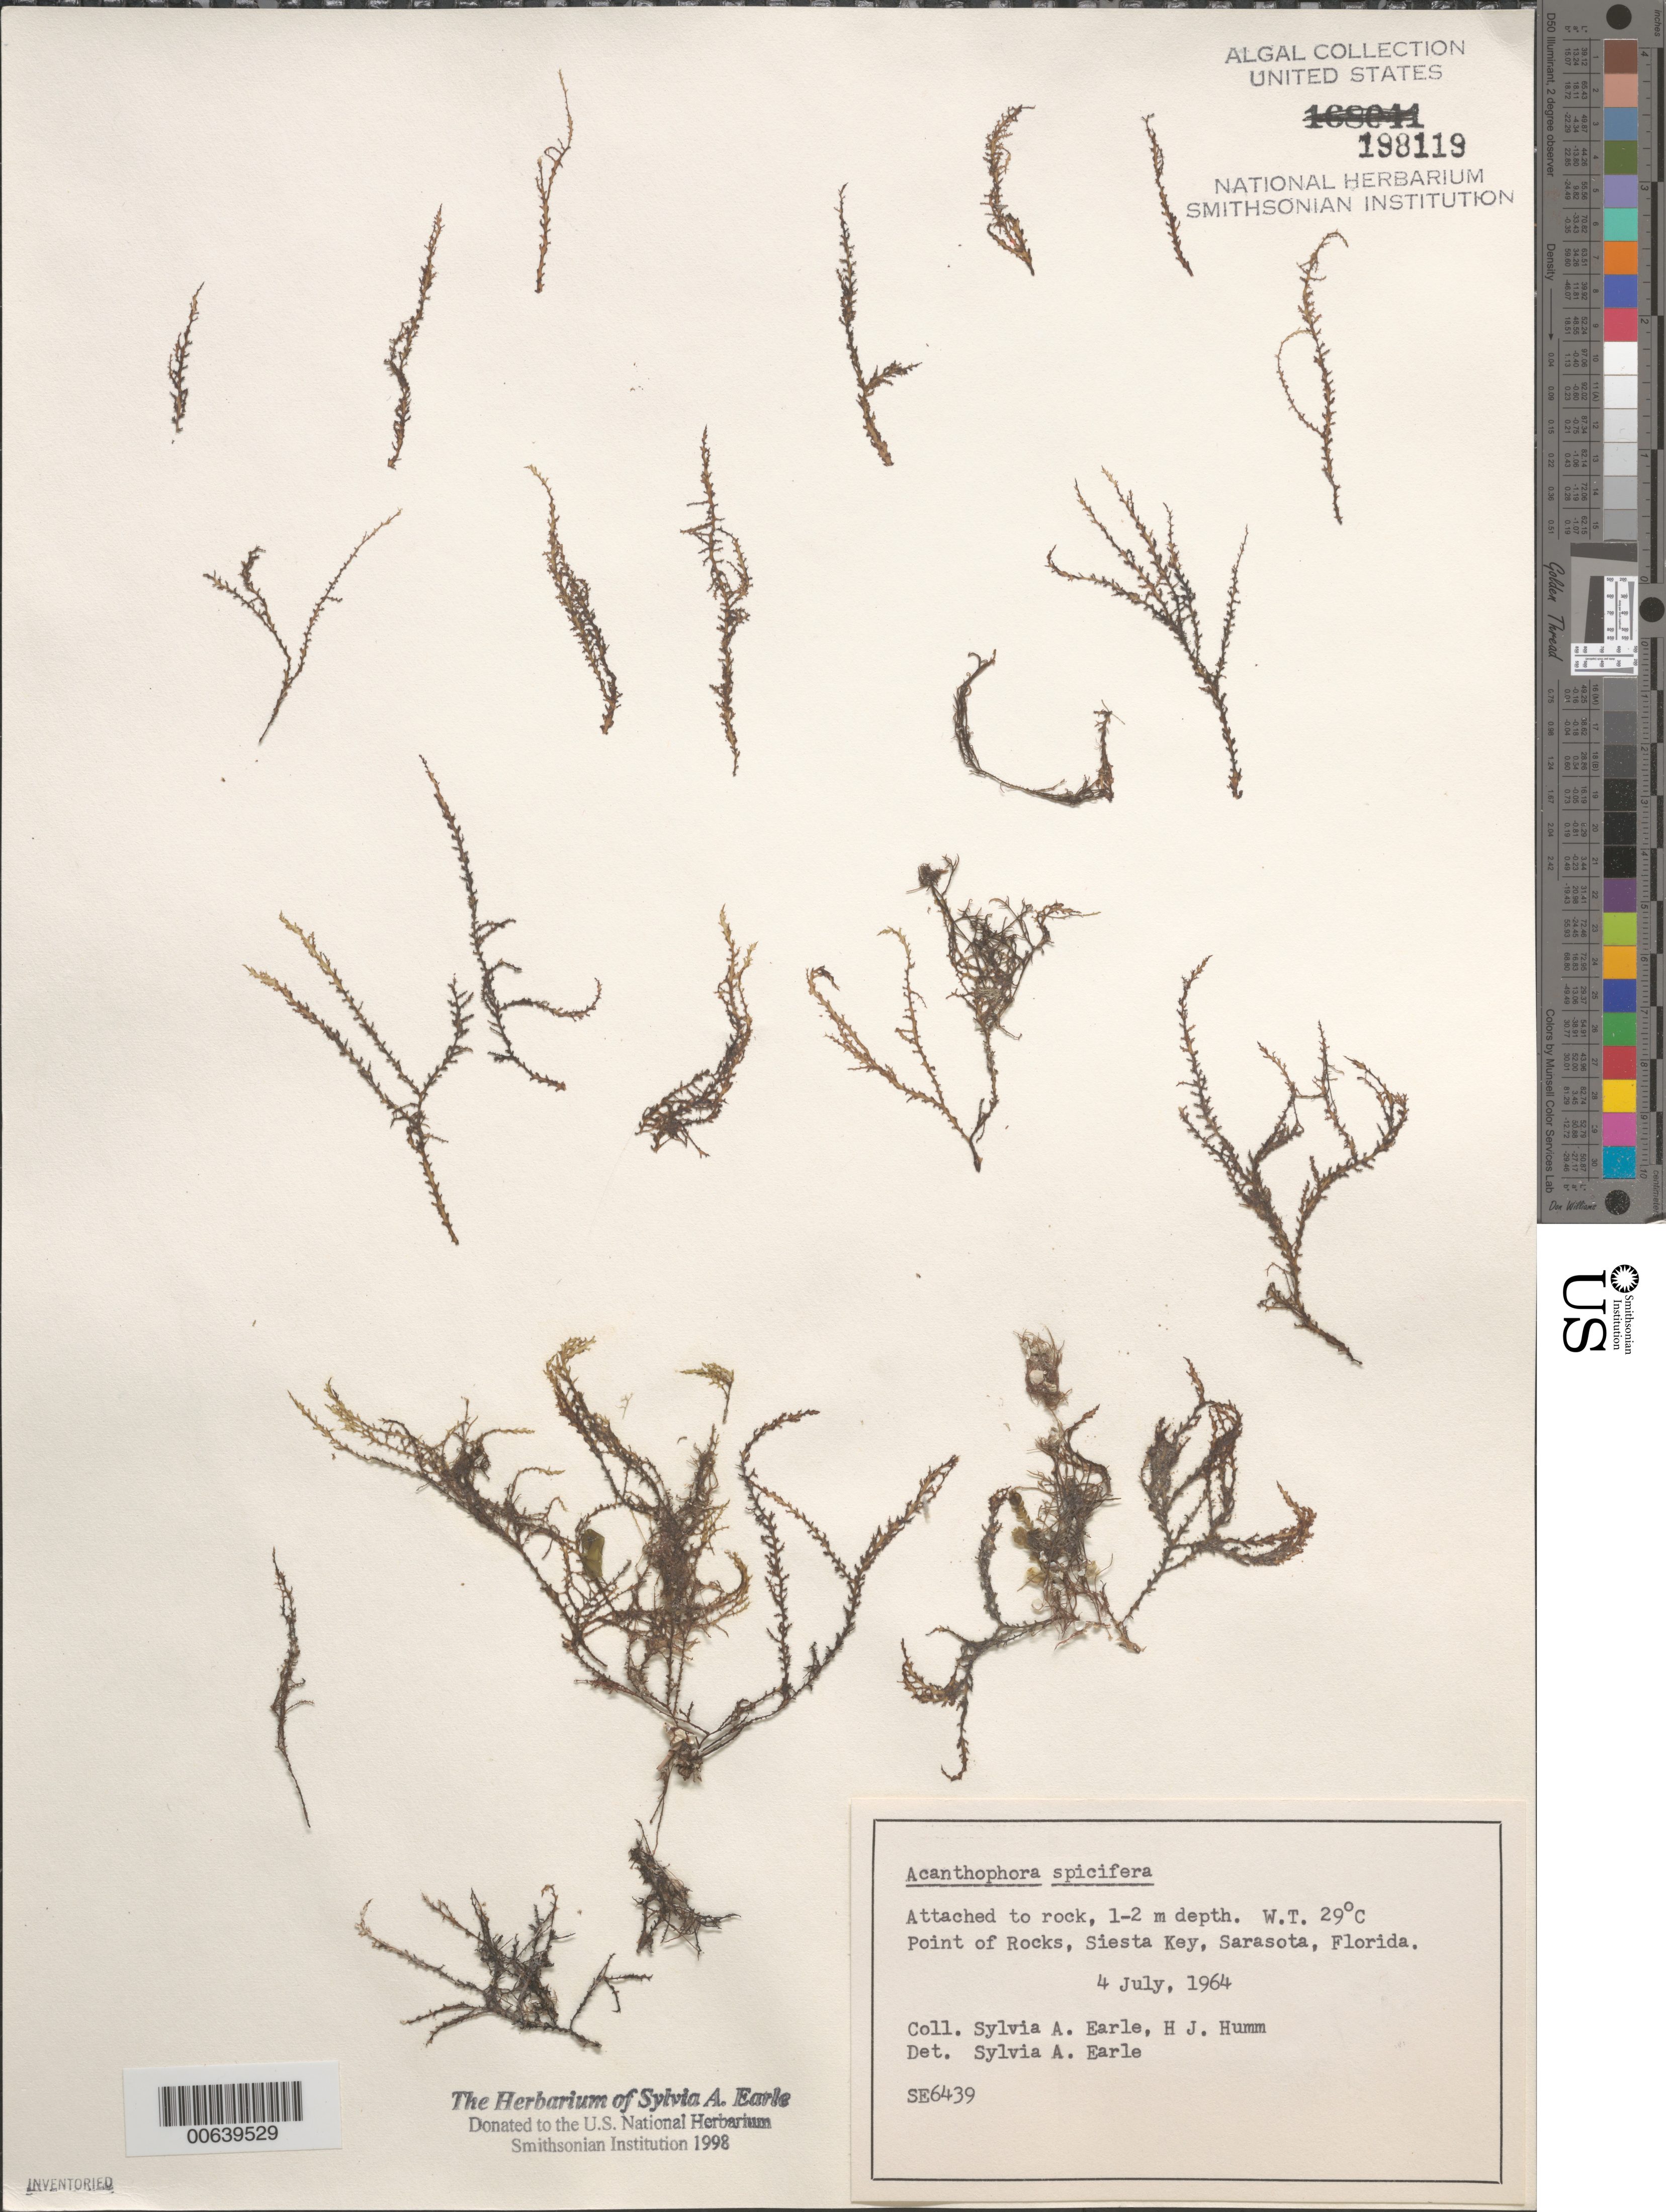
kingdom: Plantae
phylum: Rhodophyta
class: Florideophyceae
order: Ceramiales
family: Rhodomelaceae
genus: Acanthophora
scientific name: Acanthophora spicifera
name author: (Vahl) Børgesen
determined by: Earle, S. A.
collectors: S. A. Earle & H. J. Humm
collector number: SE 6439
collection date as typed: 04 Jul 1964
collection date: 1964-07-04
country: United States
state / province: Florida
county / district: Sarasota County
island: Siesta Key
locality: Point of Rocks, Sarasota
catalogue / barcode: US 198119